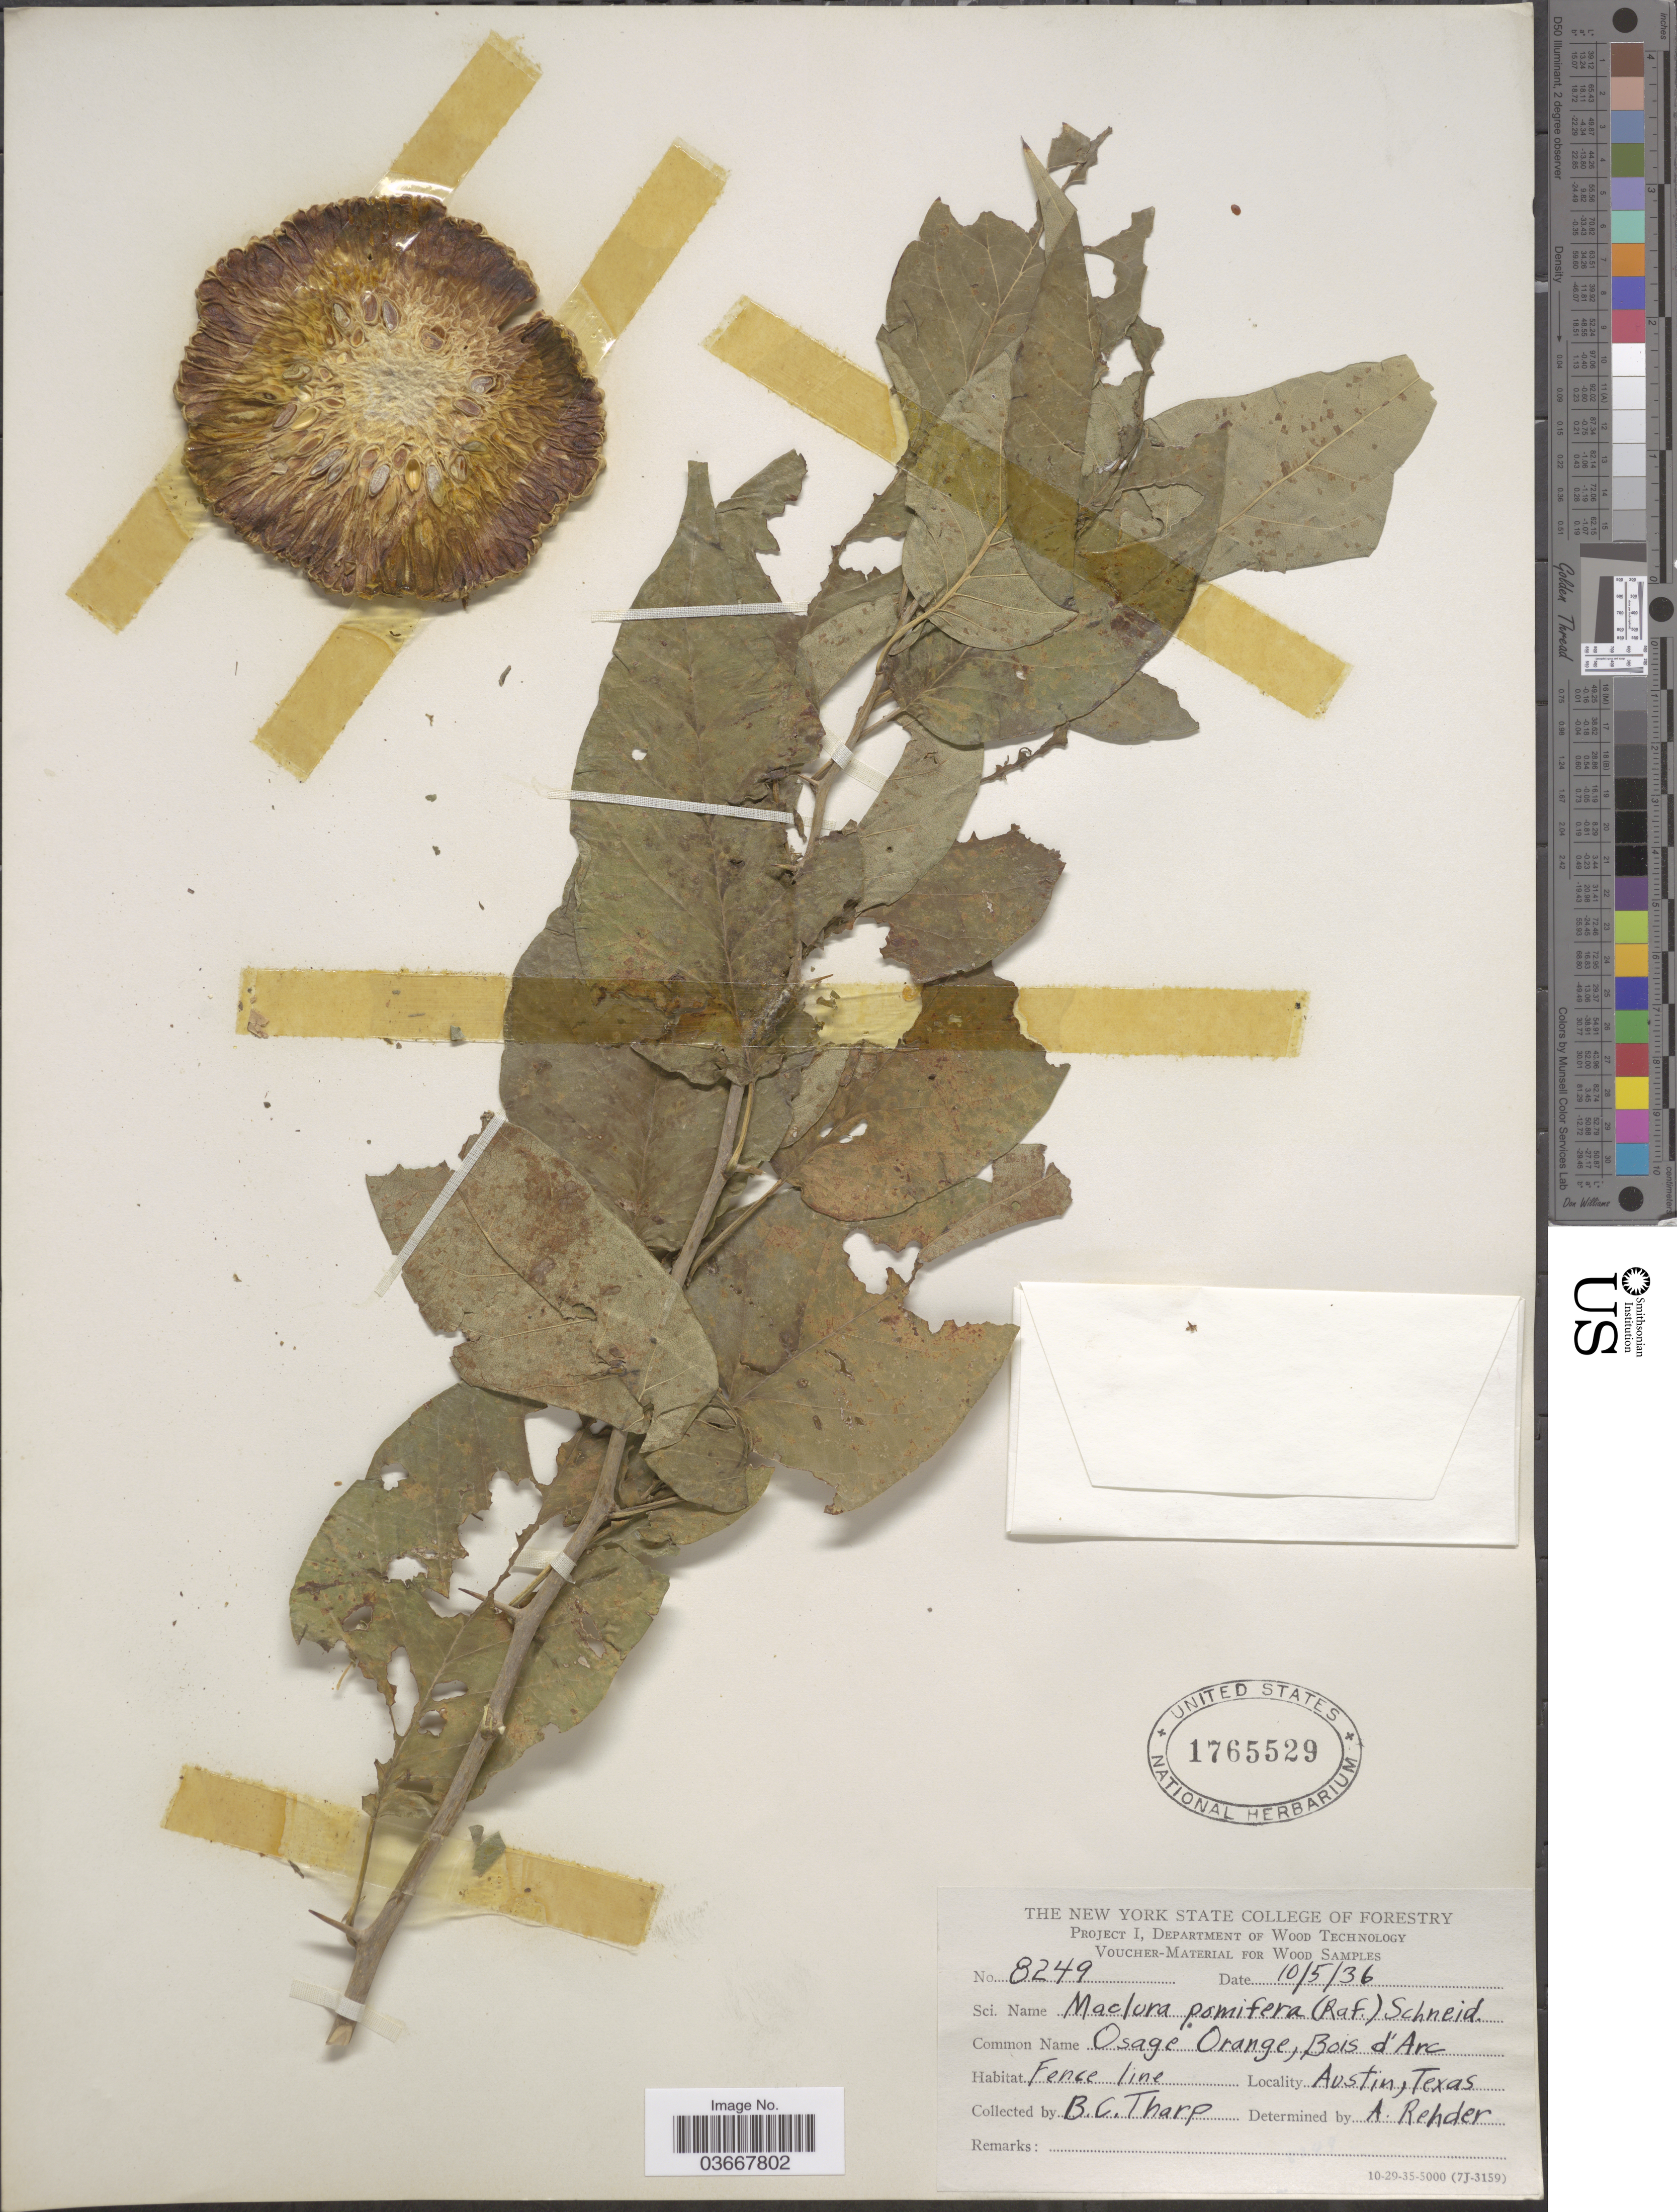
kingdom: Plantae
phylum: Tracheophyta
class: Magnoliopsida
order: Rosales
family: Moraceae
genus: Maclura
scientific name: Maclura pomifera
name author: (Raf.) C.K. Schneid.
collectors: B. C. Tharp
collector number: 8249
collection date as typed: Transcribed d/m/y: 10/5/36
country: United States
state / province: Texas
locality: Austin.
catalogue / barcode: US 1765529